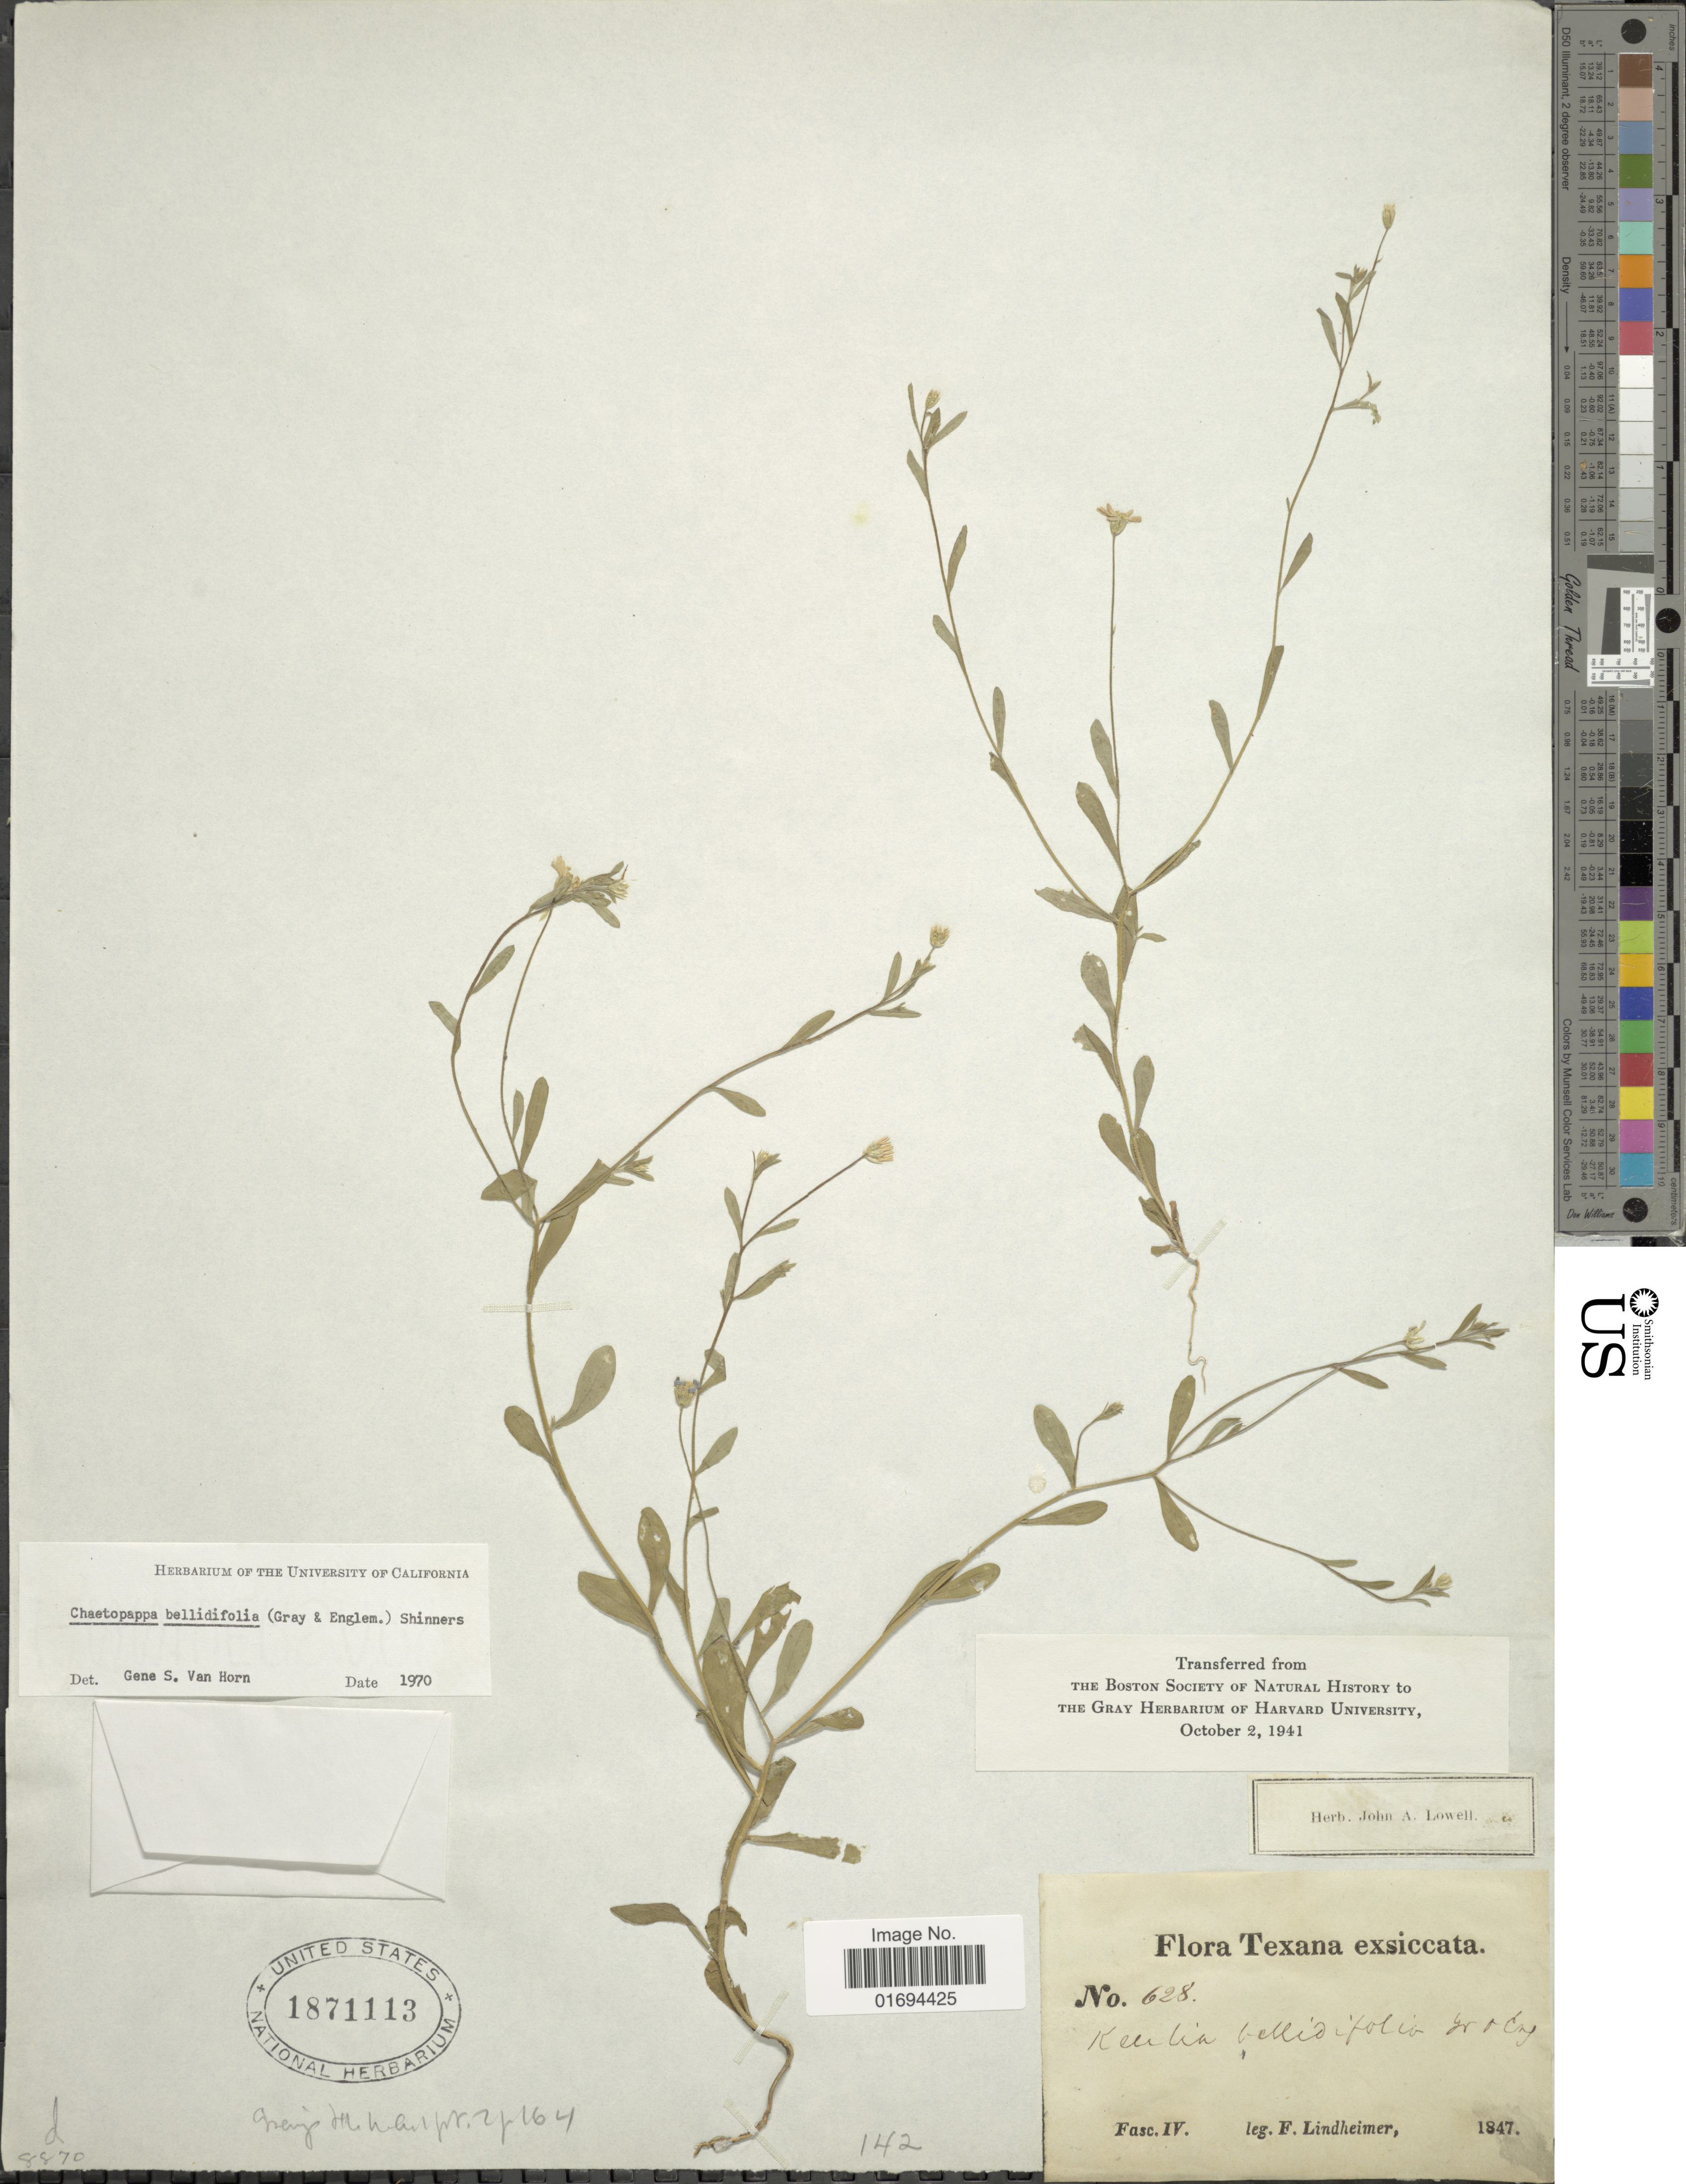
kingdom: Plantae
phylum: Tracheophyta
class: Magnoliopsida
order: Asterales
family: Asteraceae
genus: Chaetopappa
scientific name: Chaetopappa bellidifolia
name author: (A. Gray) Shinners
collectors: F. Lindheimer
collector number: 628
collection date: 1847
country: United States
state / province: Texas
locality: Texana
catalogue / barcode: US 1871113